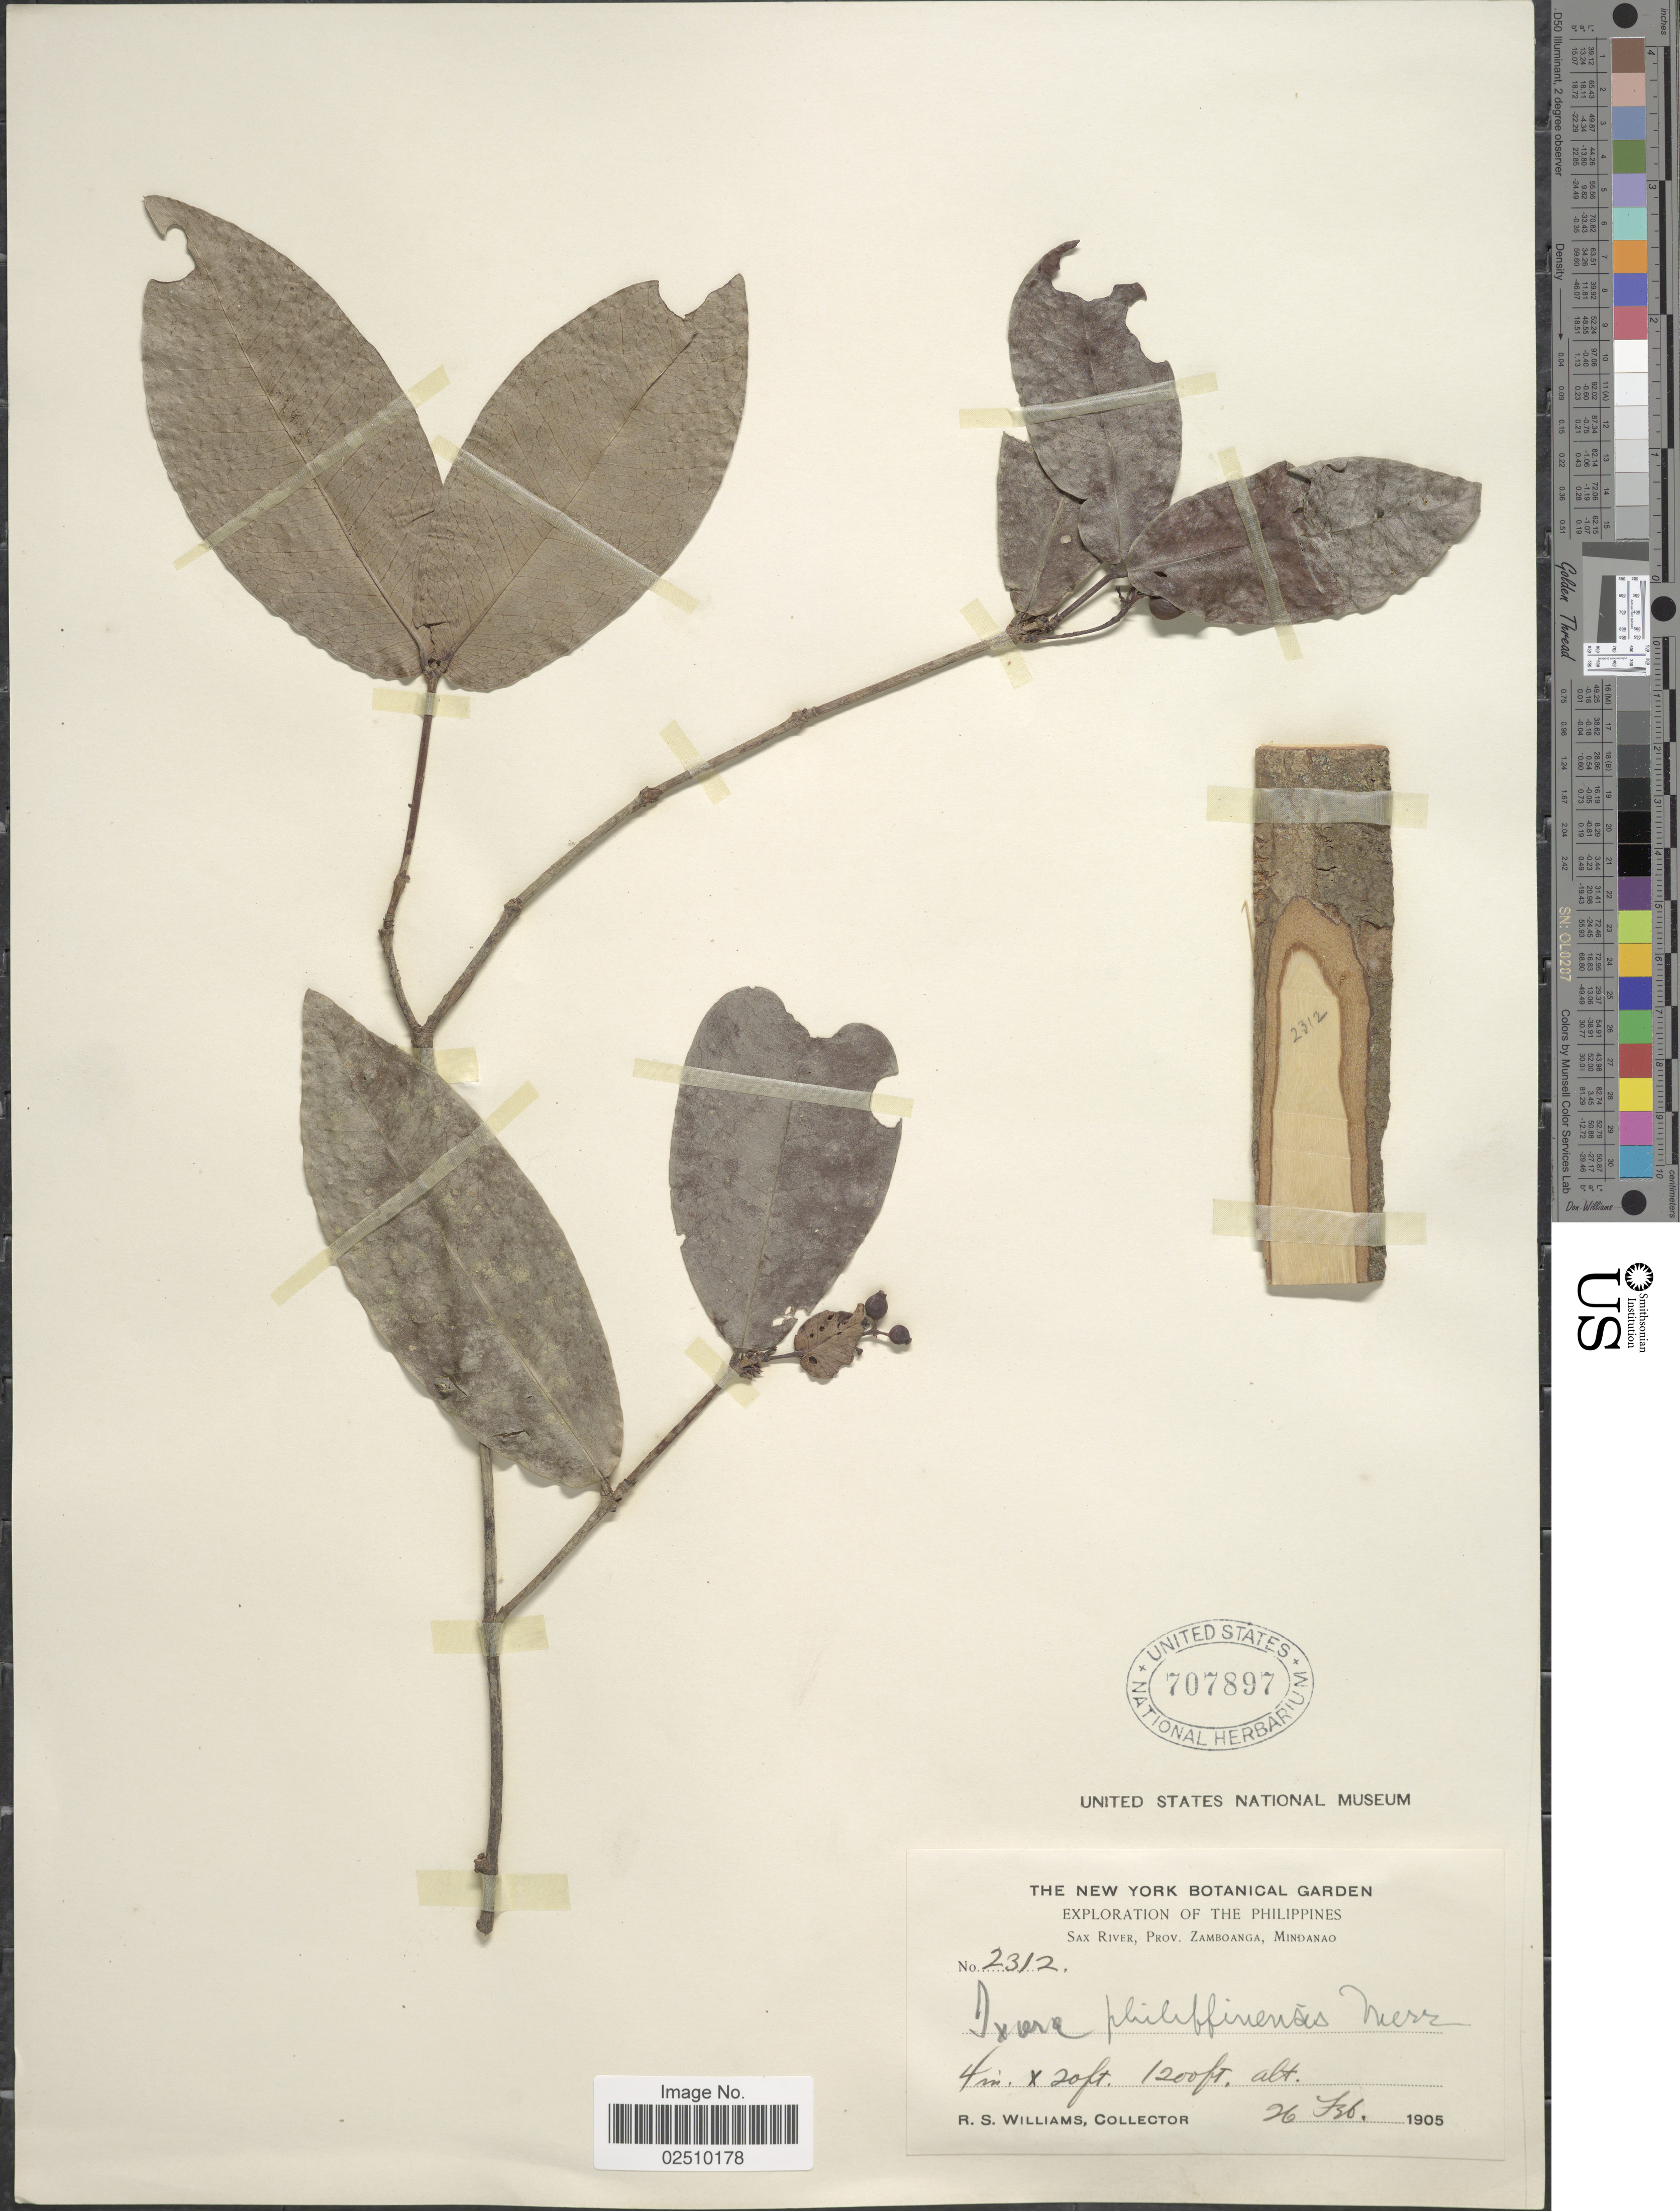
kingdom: Plantae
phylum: Tracheophyta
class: Magnoliopsida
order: Gentianales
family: Rubiaceae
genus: Ixora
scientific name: Ixora philippinensis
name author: Merr.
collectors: R. S. Williams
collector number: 2312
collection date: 1905-02-26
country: Philippines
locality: Sax River, Prov. Zamboanga, Mindanao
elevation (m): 366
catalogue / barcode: US 707897